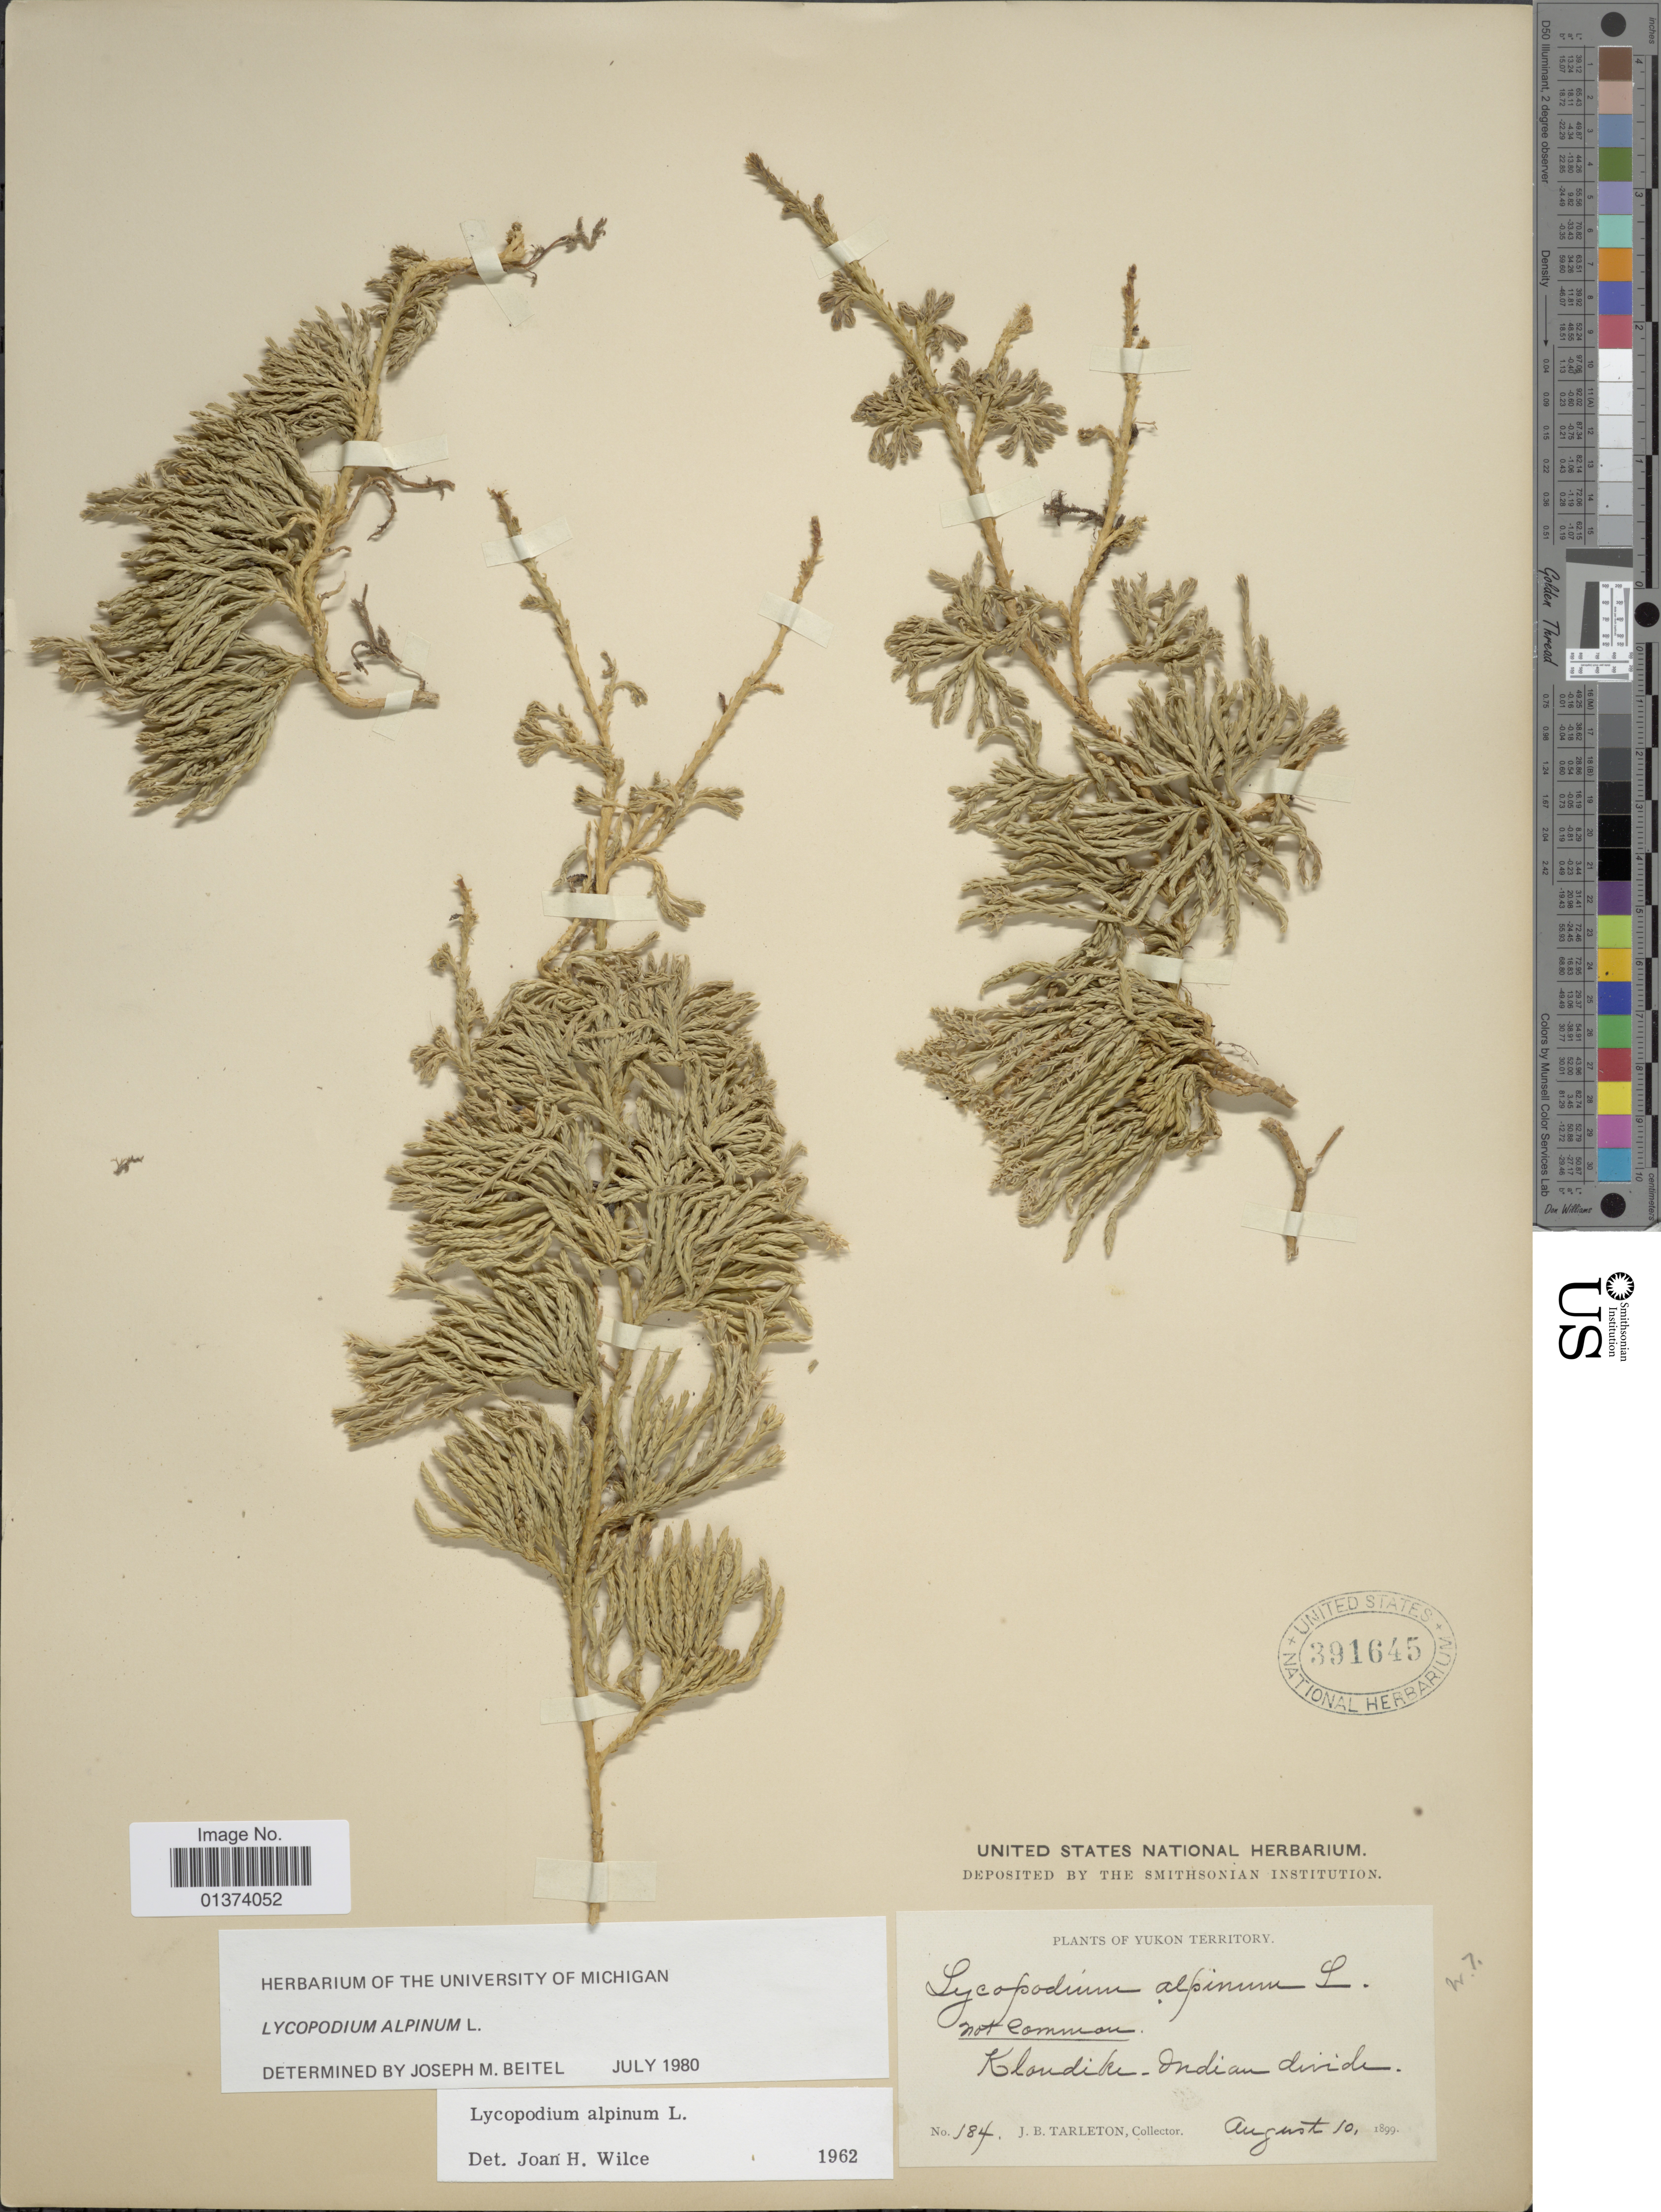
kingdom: Plantae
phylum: Tracheophyta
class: Lycopodiopsida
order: Lycopodiales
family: Lycopodiaceae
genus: Diphasiastrum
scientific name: Diphasiastrum alpinum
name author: (L.) Holub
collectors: J. Tarleton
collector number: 184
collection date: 1899-08-10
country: Canada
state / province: Yukon Territory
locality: Klondike-Indian divide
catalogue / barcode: US 391645